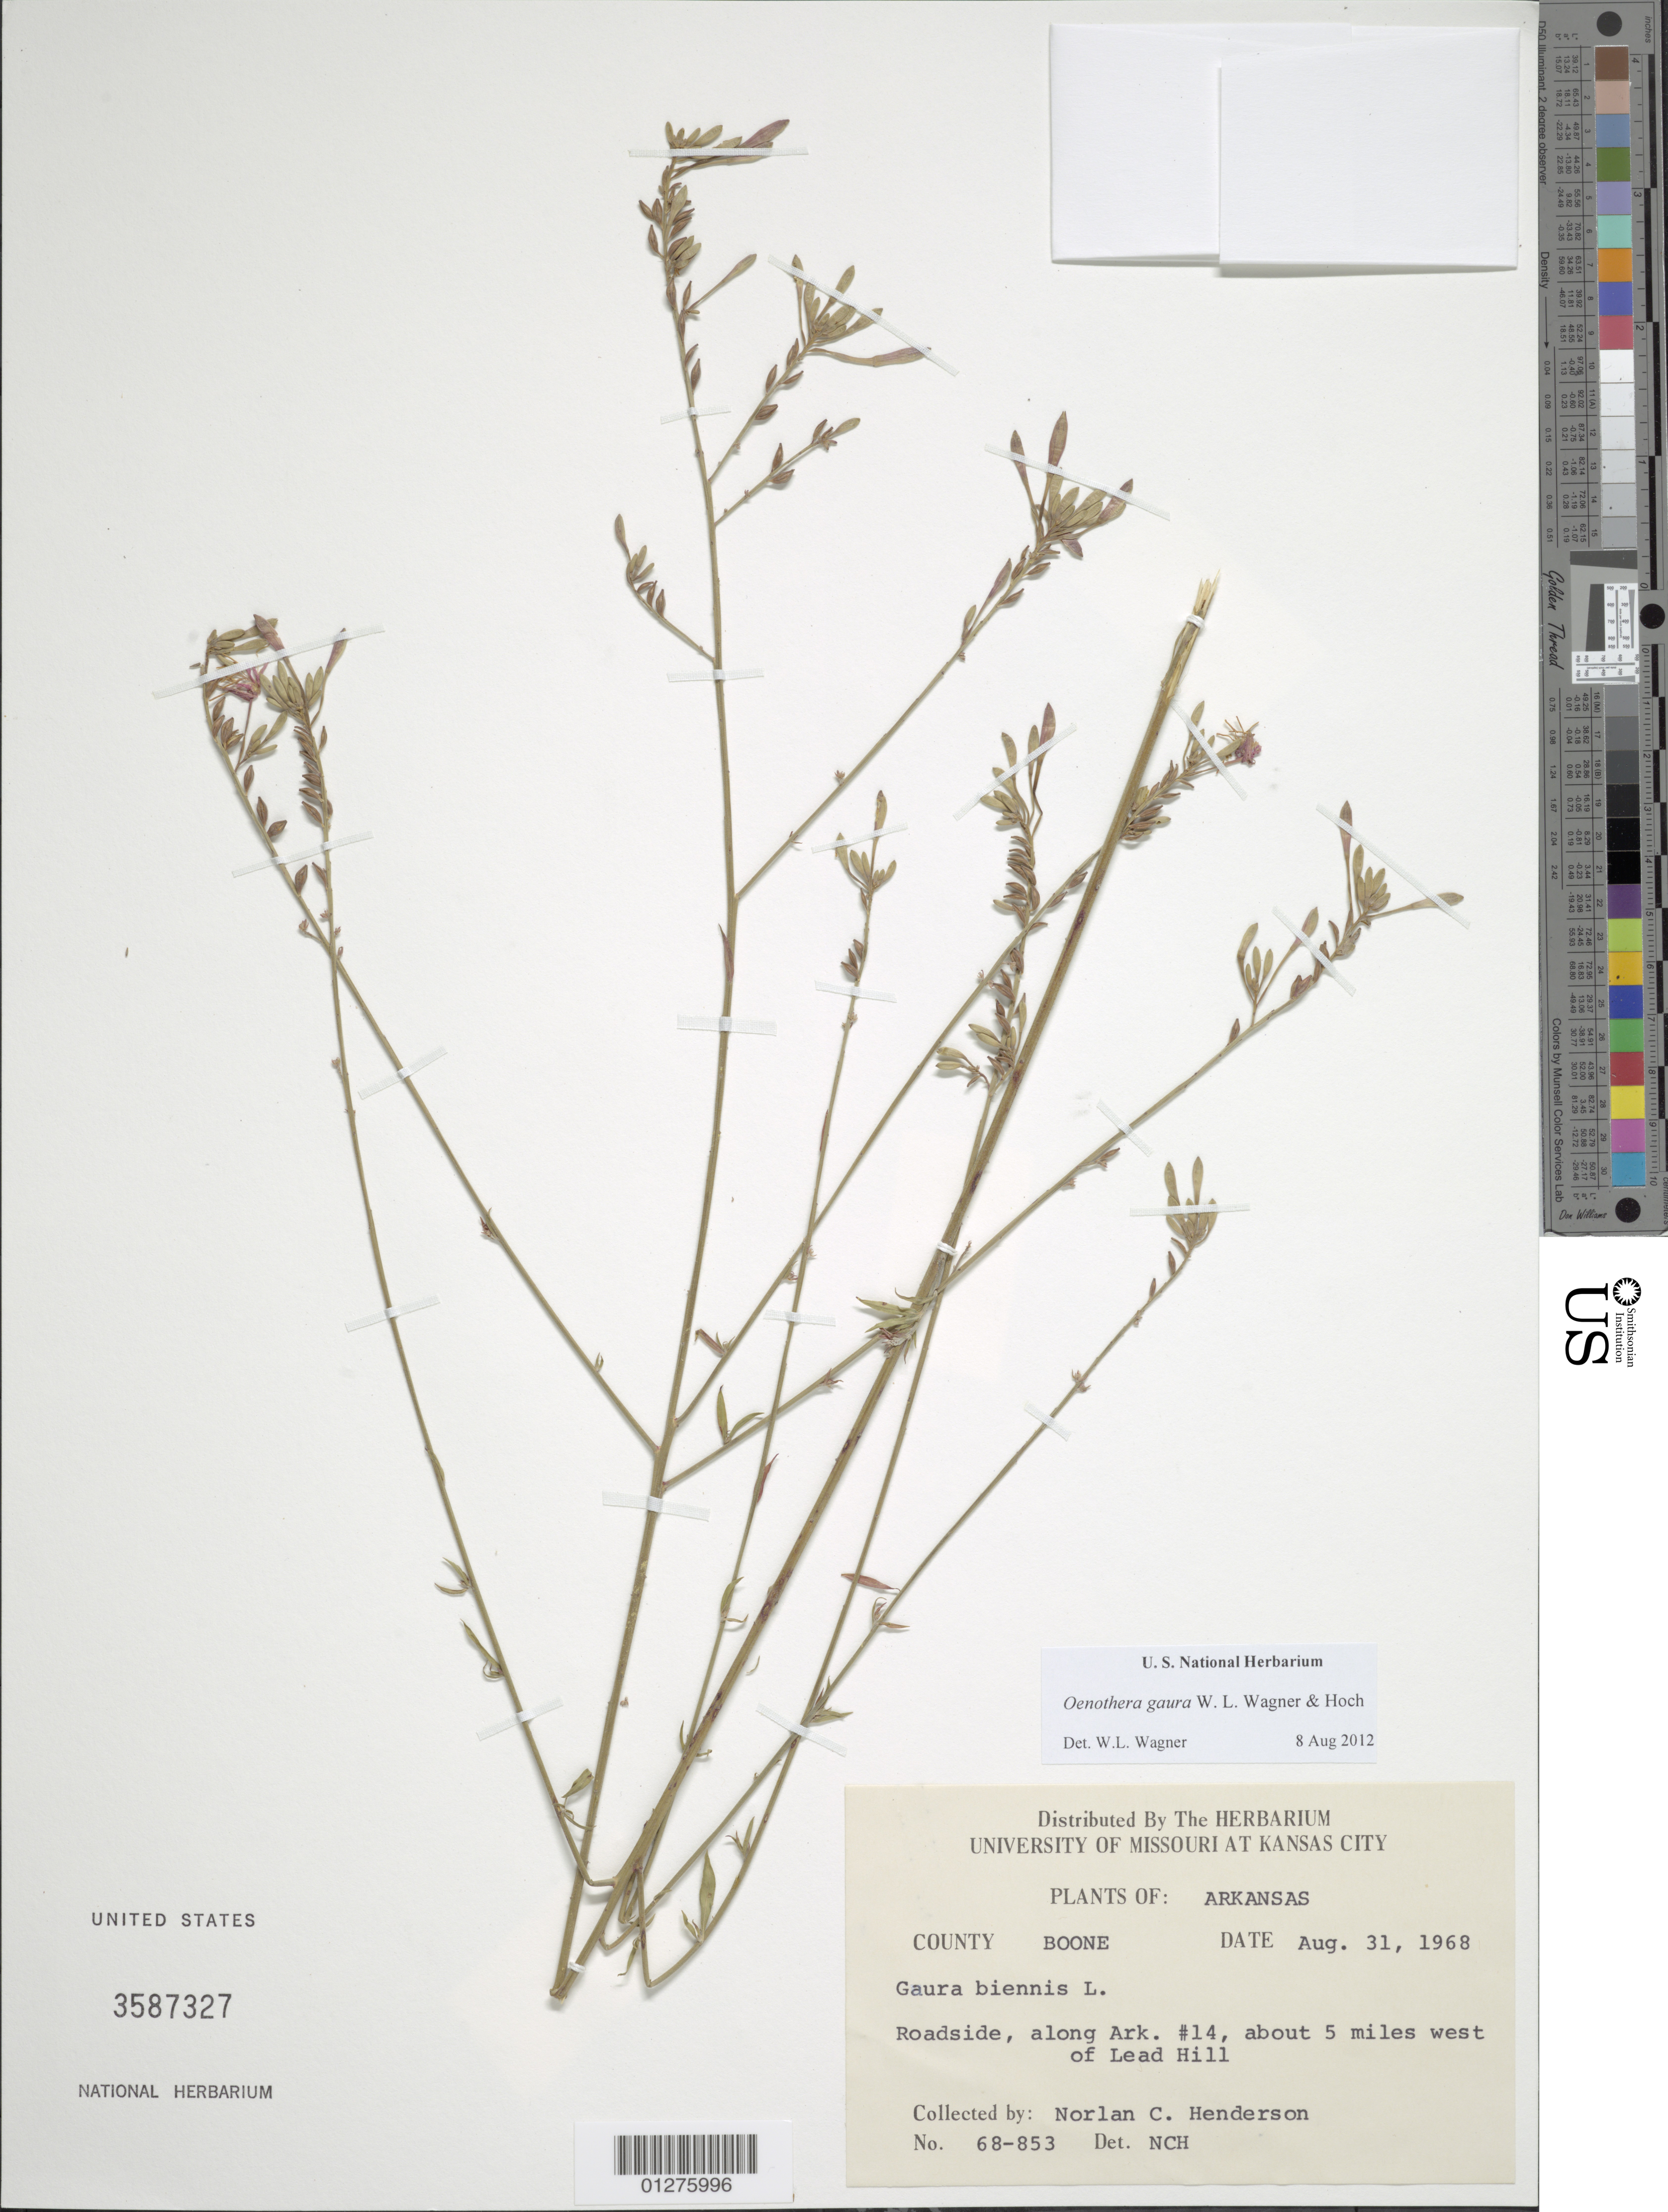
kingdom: Plantae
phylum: Tracheophyta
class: Magnoliopsida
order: Myrtales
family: Onagraceae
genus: Oenothera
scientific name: Oenothera gaura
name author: W.L. Wagner & Hoch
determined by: Wagner, W. L., (BOT), Smithsonian Institution - National Museum of Natural History (UNITED STATES)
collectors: N. C. Henderson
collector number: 68-853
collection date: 1968-08-31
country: United States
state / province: Arkansas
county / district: Boone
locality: Along Ark. # 14, about 5 miles west of Lead Hill.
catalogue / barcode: US 3587327